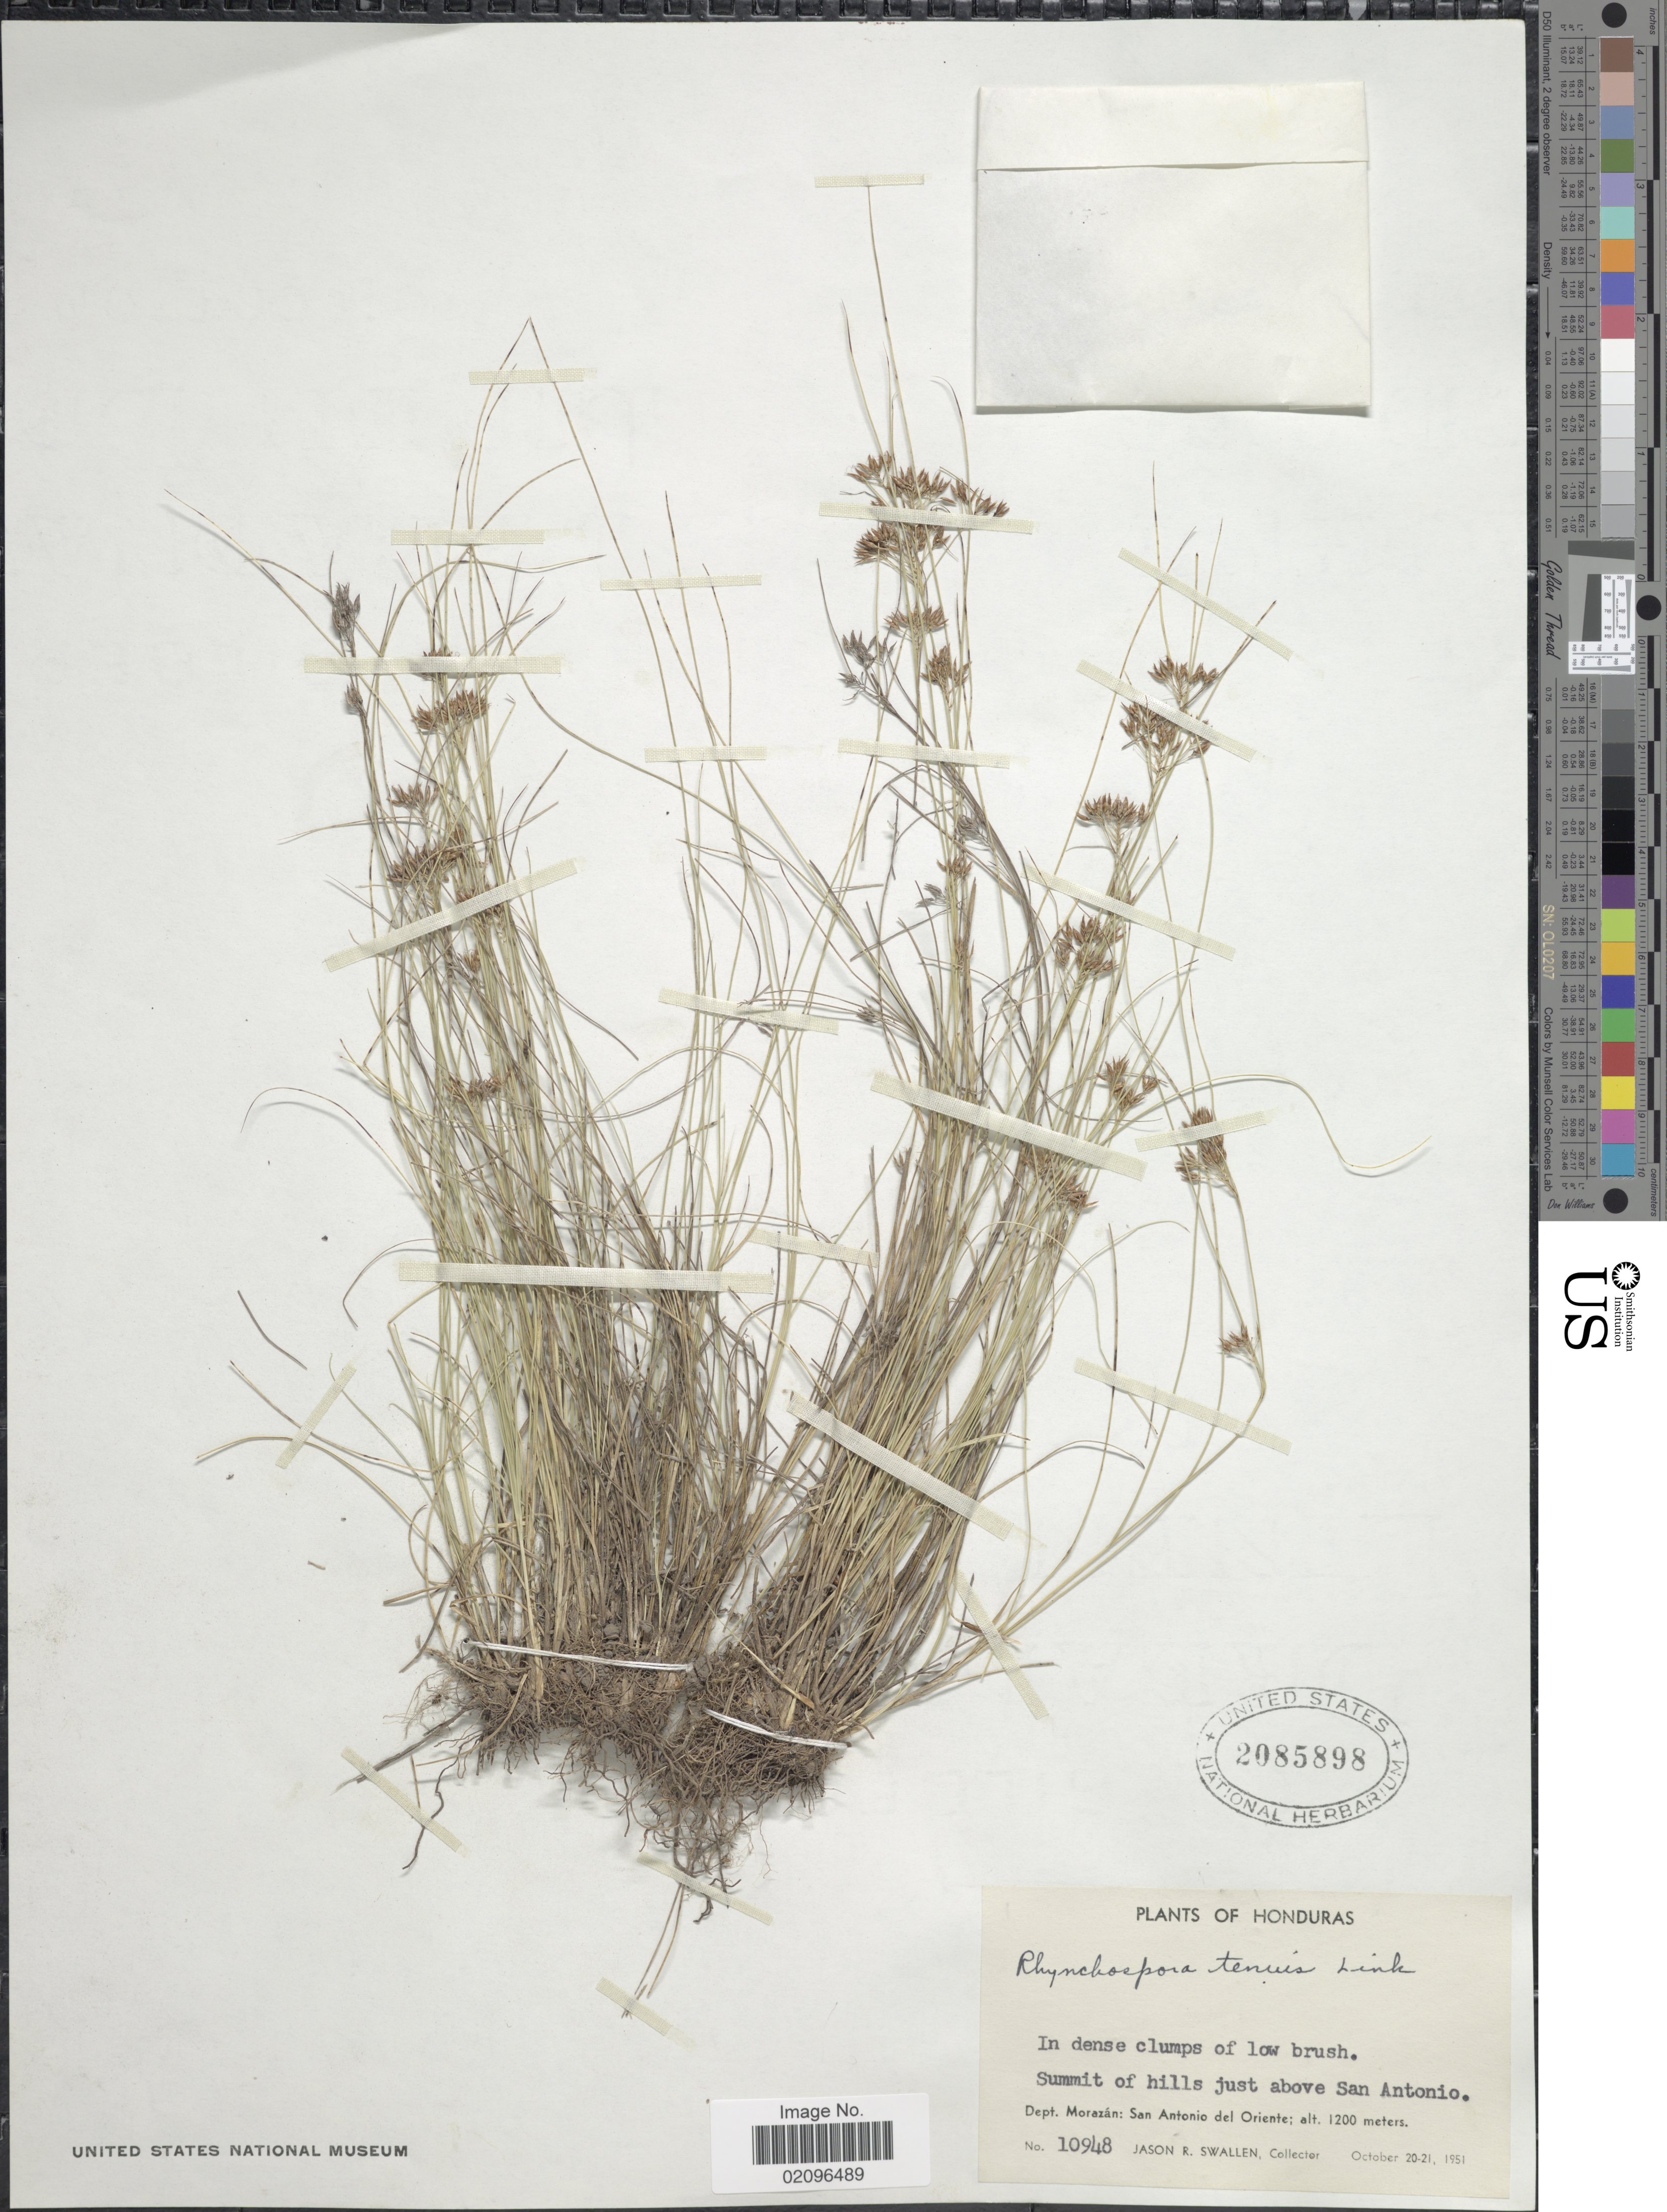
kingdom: Plantae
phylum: Tracheophyta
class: Liliopsida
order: Poales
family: Cyperaceae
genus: Rhynchospora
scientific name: Rhynchospora tenuis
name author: Link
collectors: J. R. Swallen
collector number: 10948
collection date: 1951-10-20/1951-10-21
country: Honduras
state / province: Fco. Morazán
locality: Summit of hills just above San Antonio. Dept. Morazan: San Antonio del Oriente.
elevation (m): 1200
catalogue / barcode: US 2085898